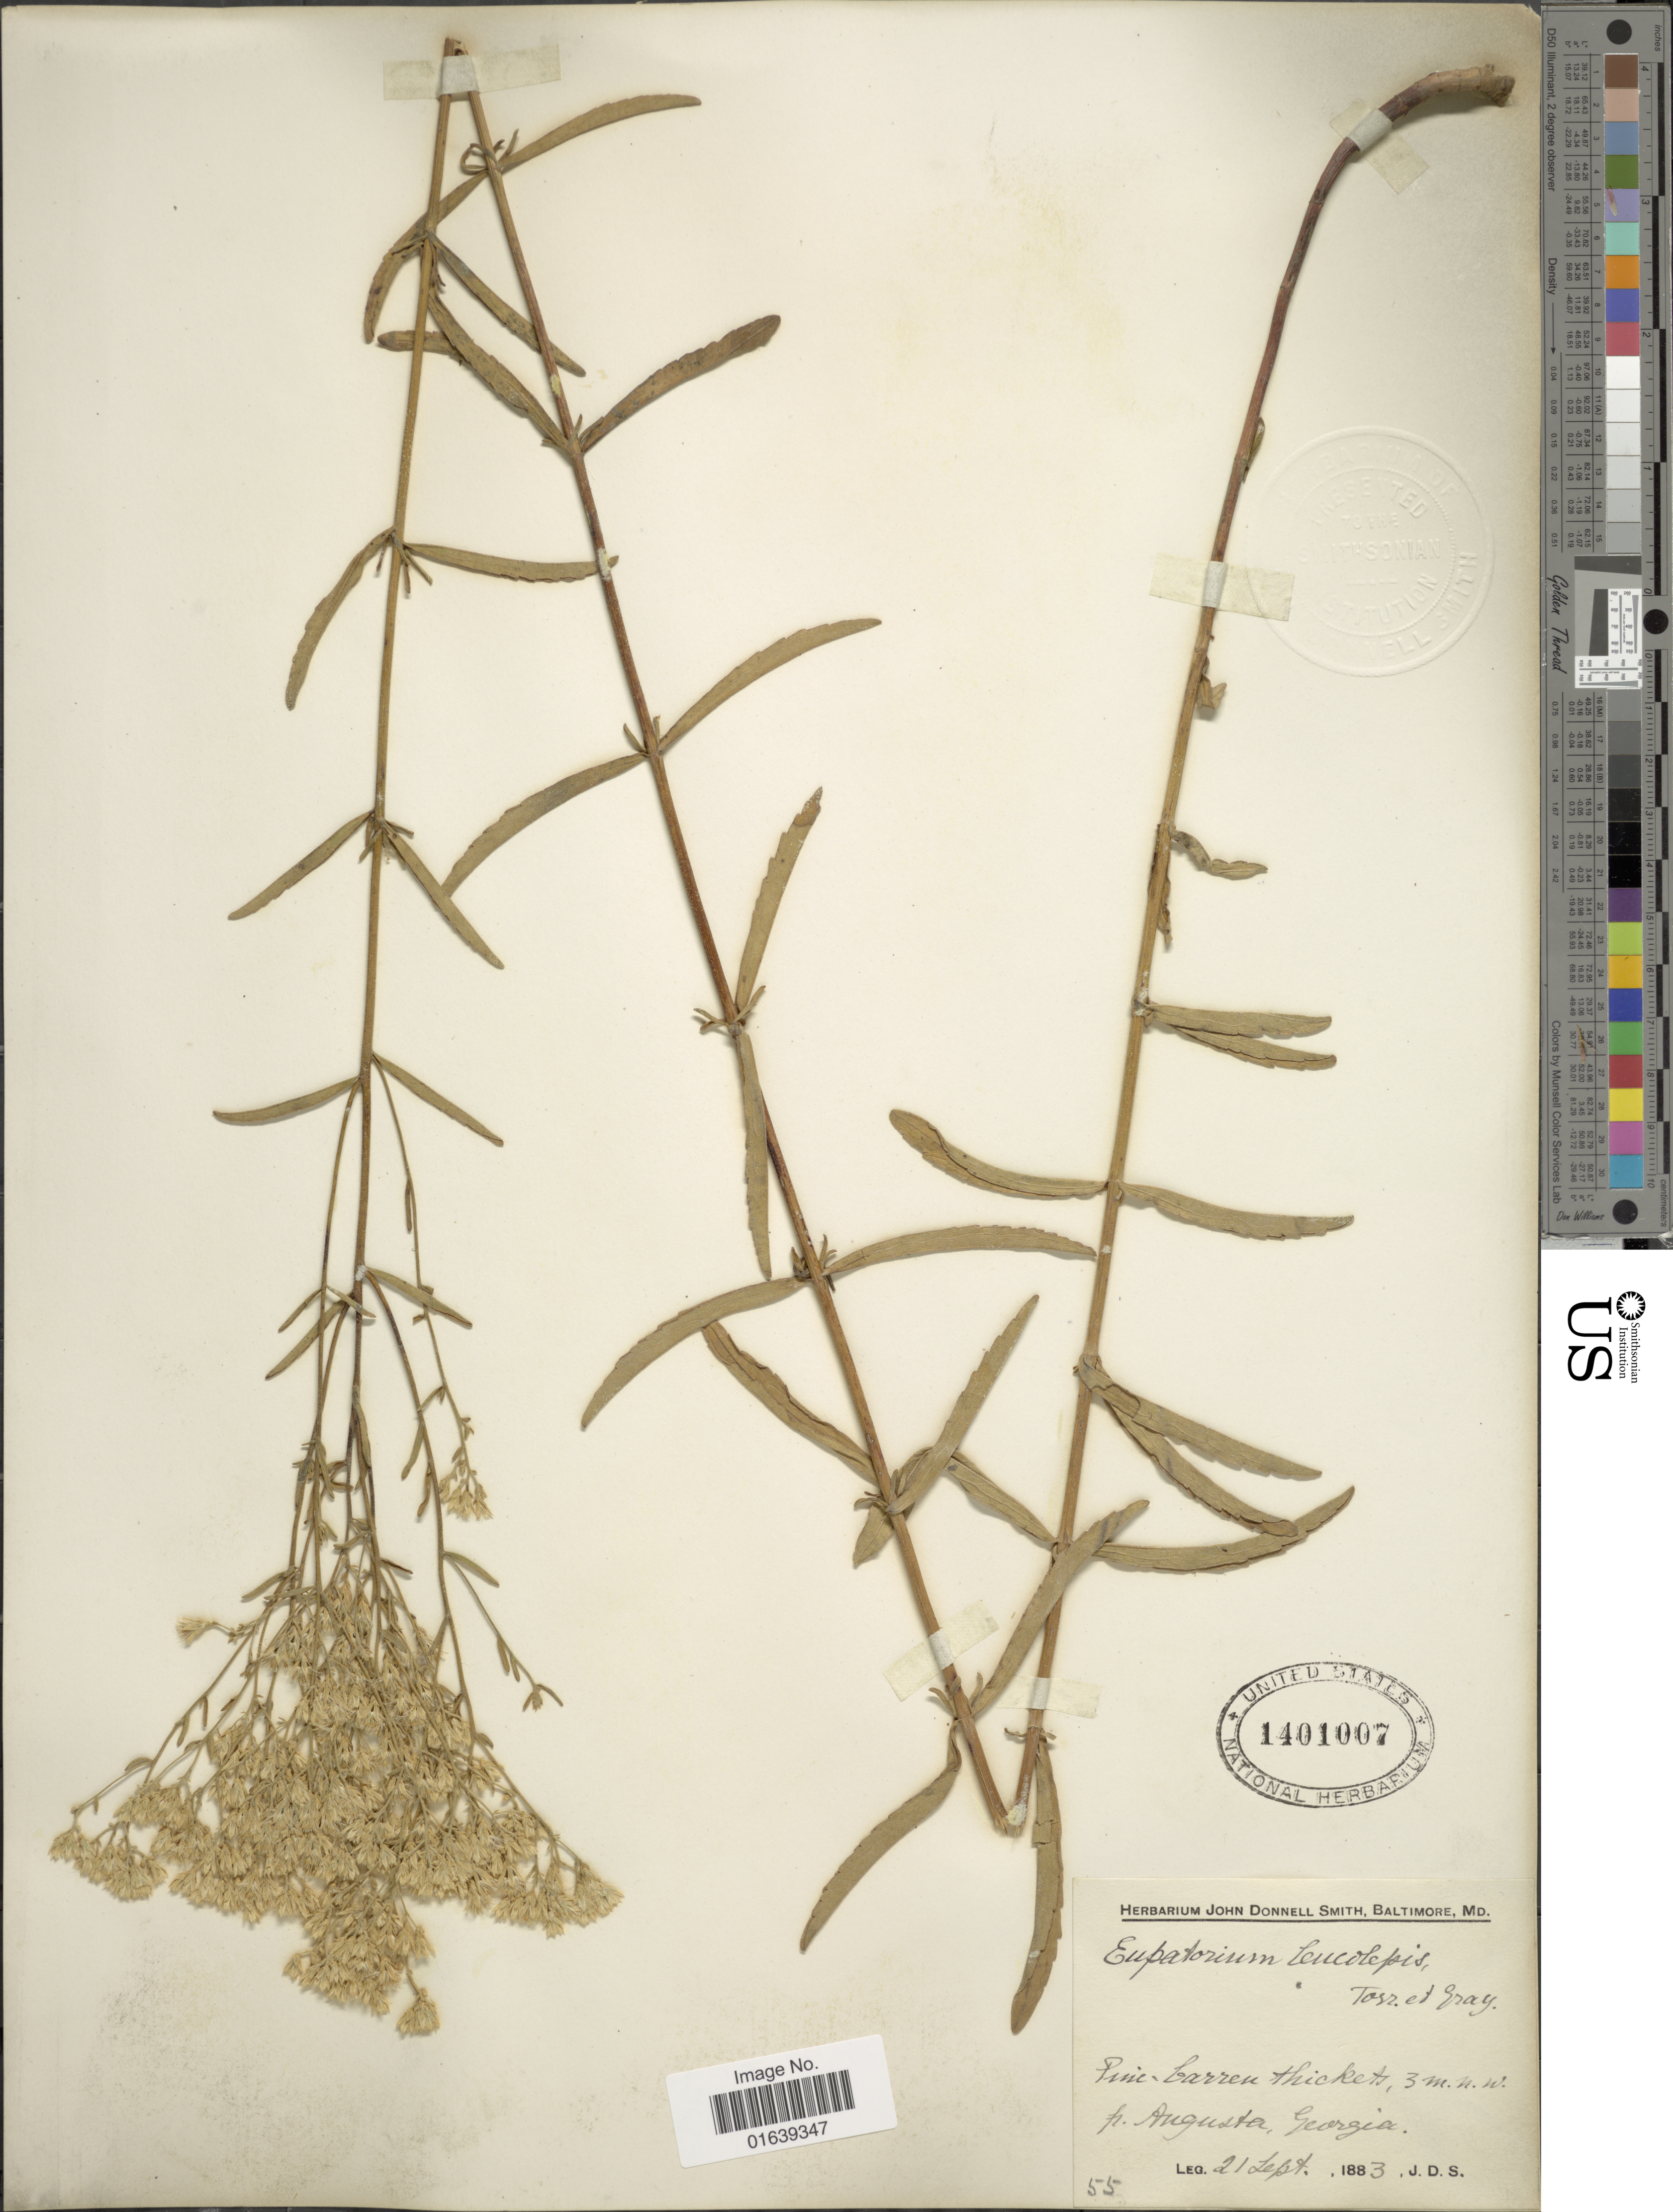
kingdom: Plantae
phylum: Tracheophyta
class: Magnoliopsida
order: Asterales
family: Asteraceae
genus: Eupatorium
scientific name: Eupatorium leucolepis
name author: (DC.) Torr. & A. Gray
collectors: J. Donnell Smith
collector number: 55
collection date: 1883-09-21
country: United States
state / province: Georgia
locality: Pine barren thicket, 3 m. w. w. fr. Augusta, Georgia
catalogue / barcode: US 1401007